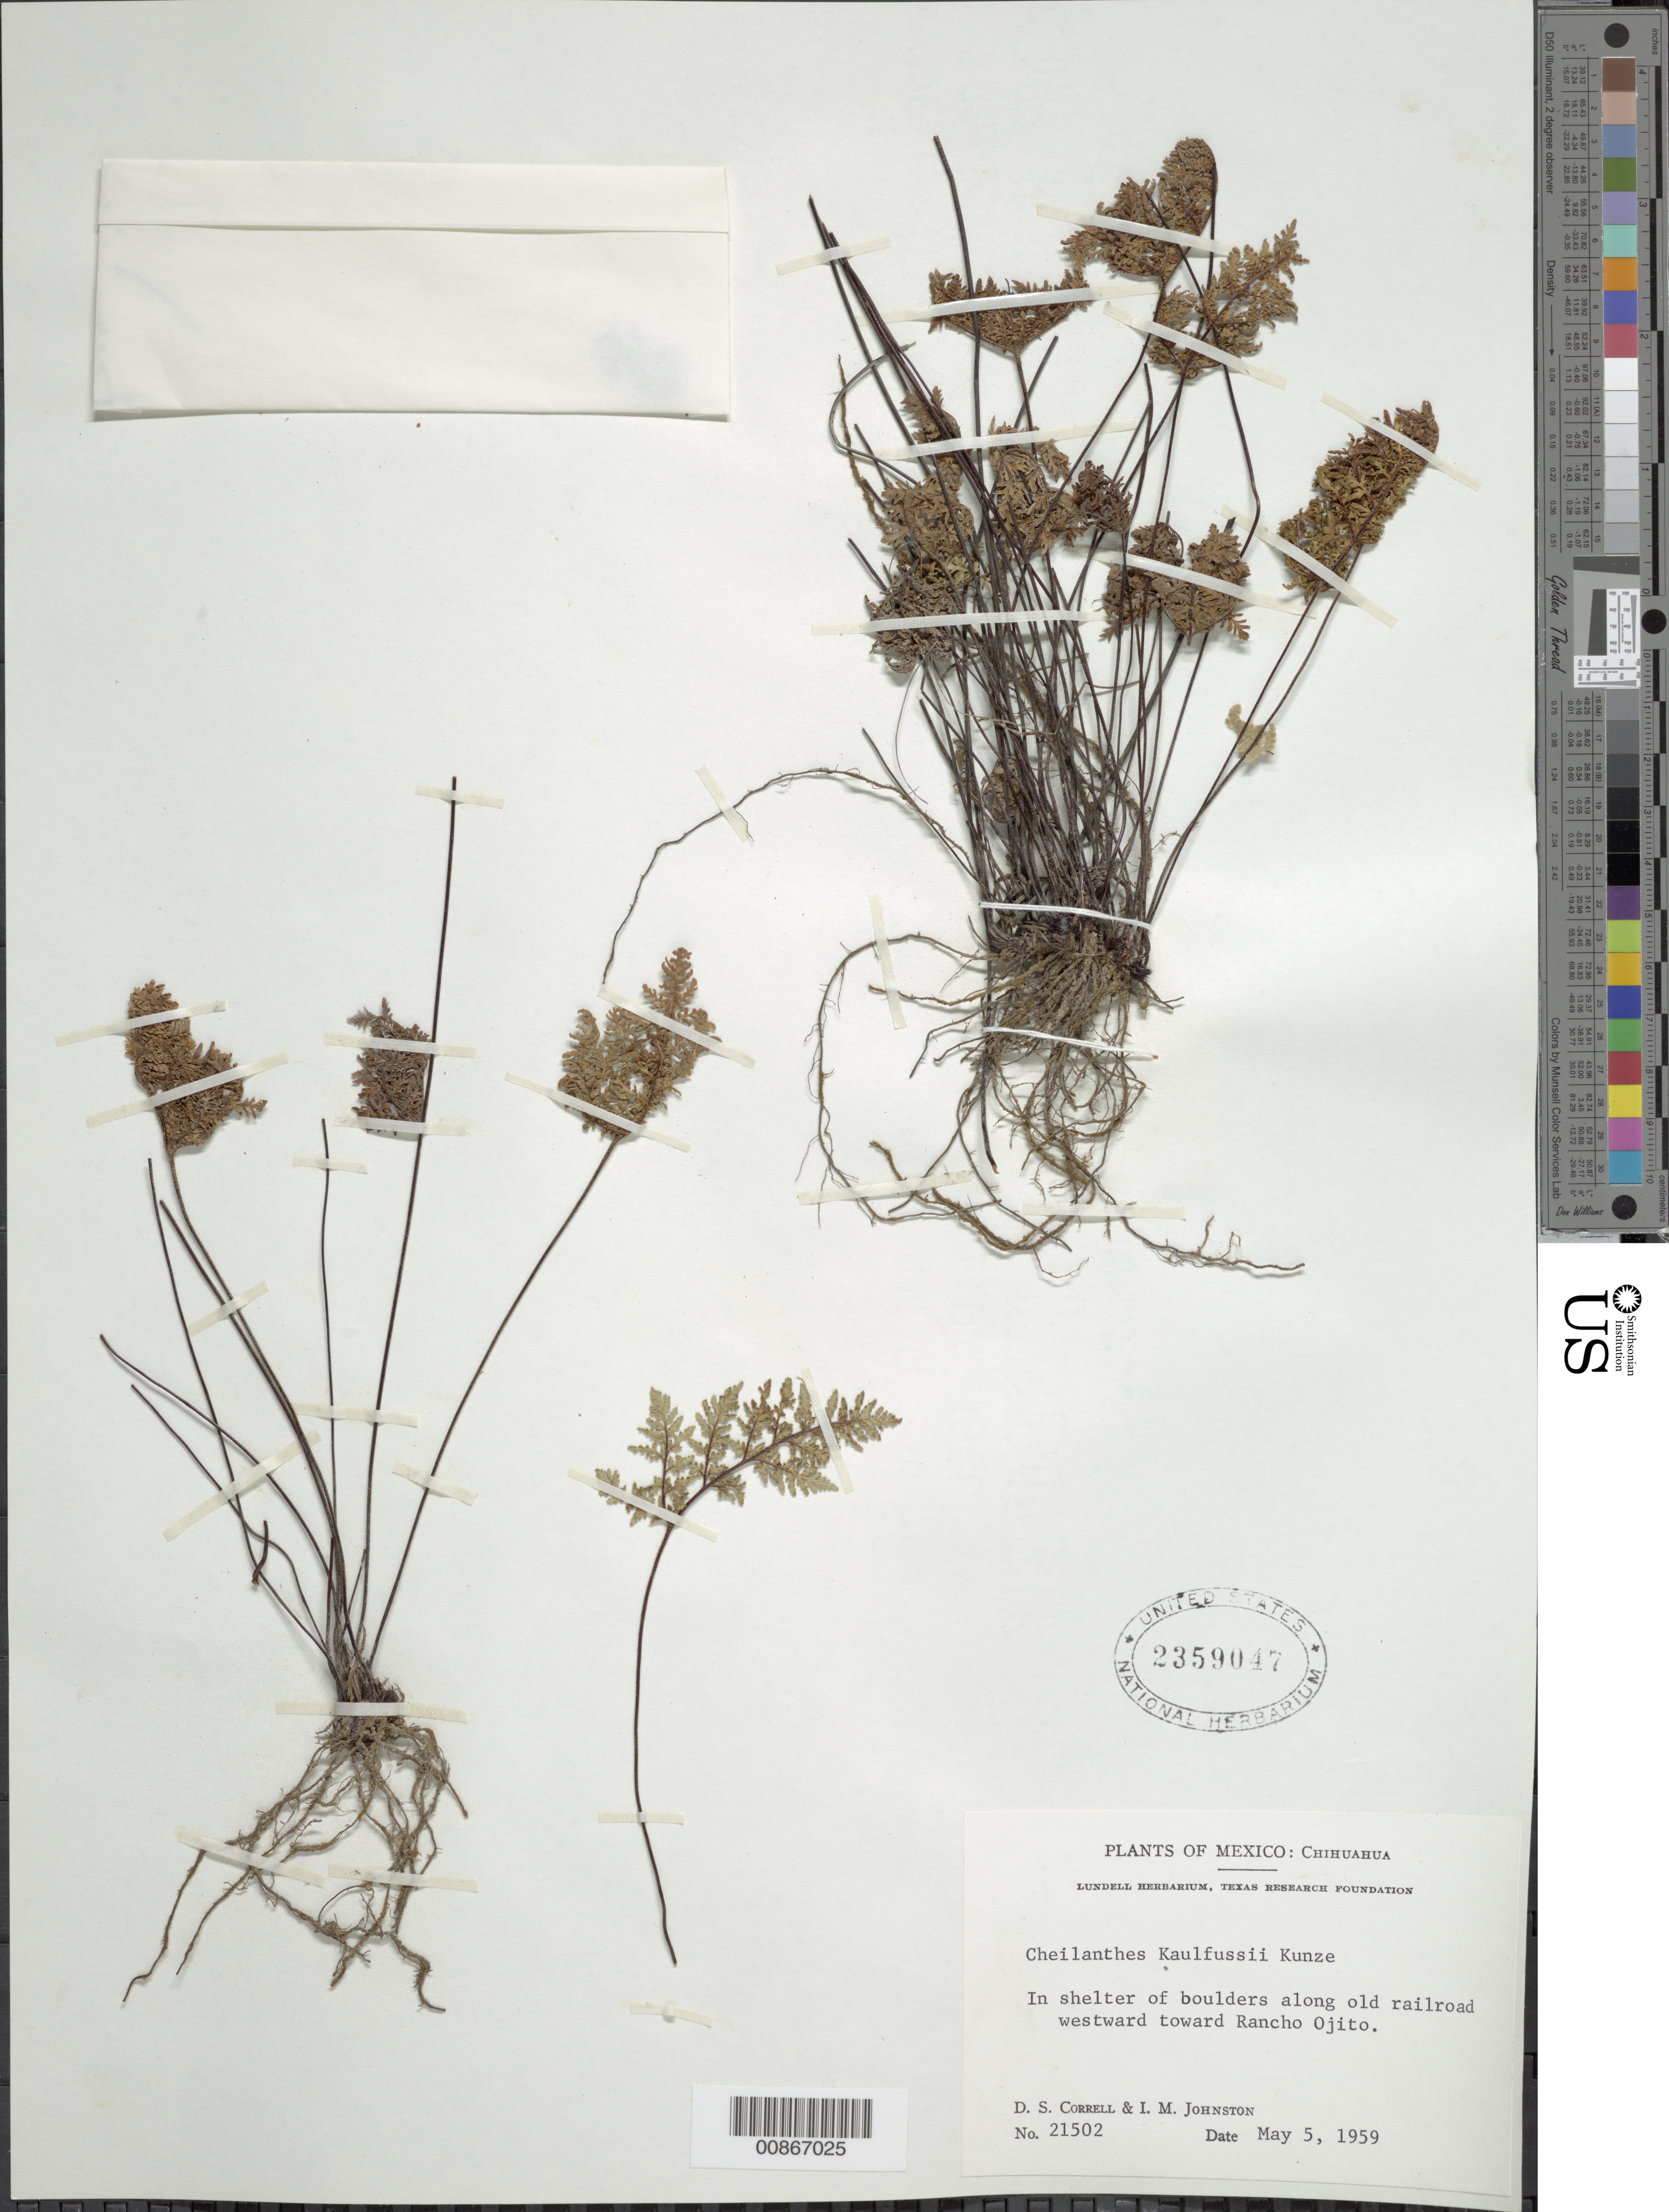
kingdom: Plantae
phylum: Tracheophyta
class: Polypodiopsida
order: Polypodiales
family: Pteridaceae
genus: Gaga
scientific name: Gaga kaulfussii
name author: (Kunze) Fay W. Li & Windham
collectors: D. S. Correll & I.M. Johnston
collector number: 21502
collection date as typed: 05 May 1959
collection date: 1959-05-05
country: Mexico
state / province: Chihuahua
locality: Along old railroad westward toward Rancho Ojito.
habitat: In shelter of boulders along old railroad.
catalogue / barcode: US 2359047